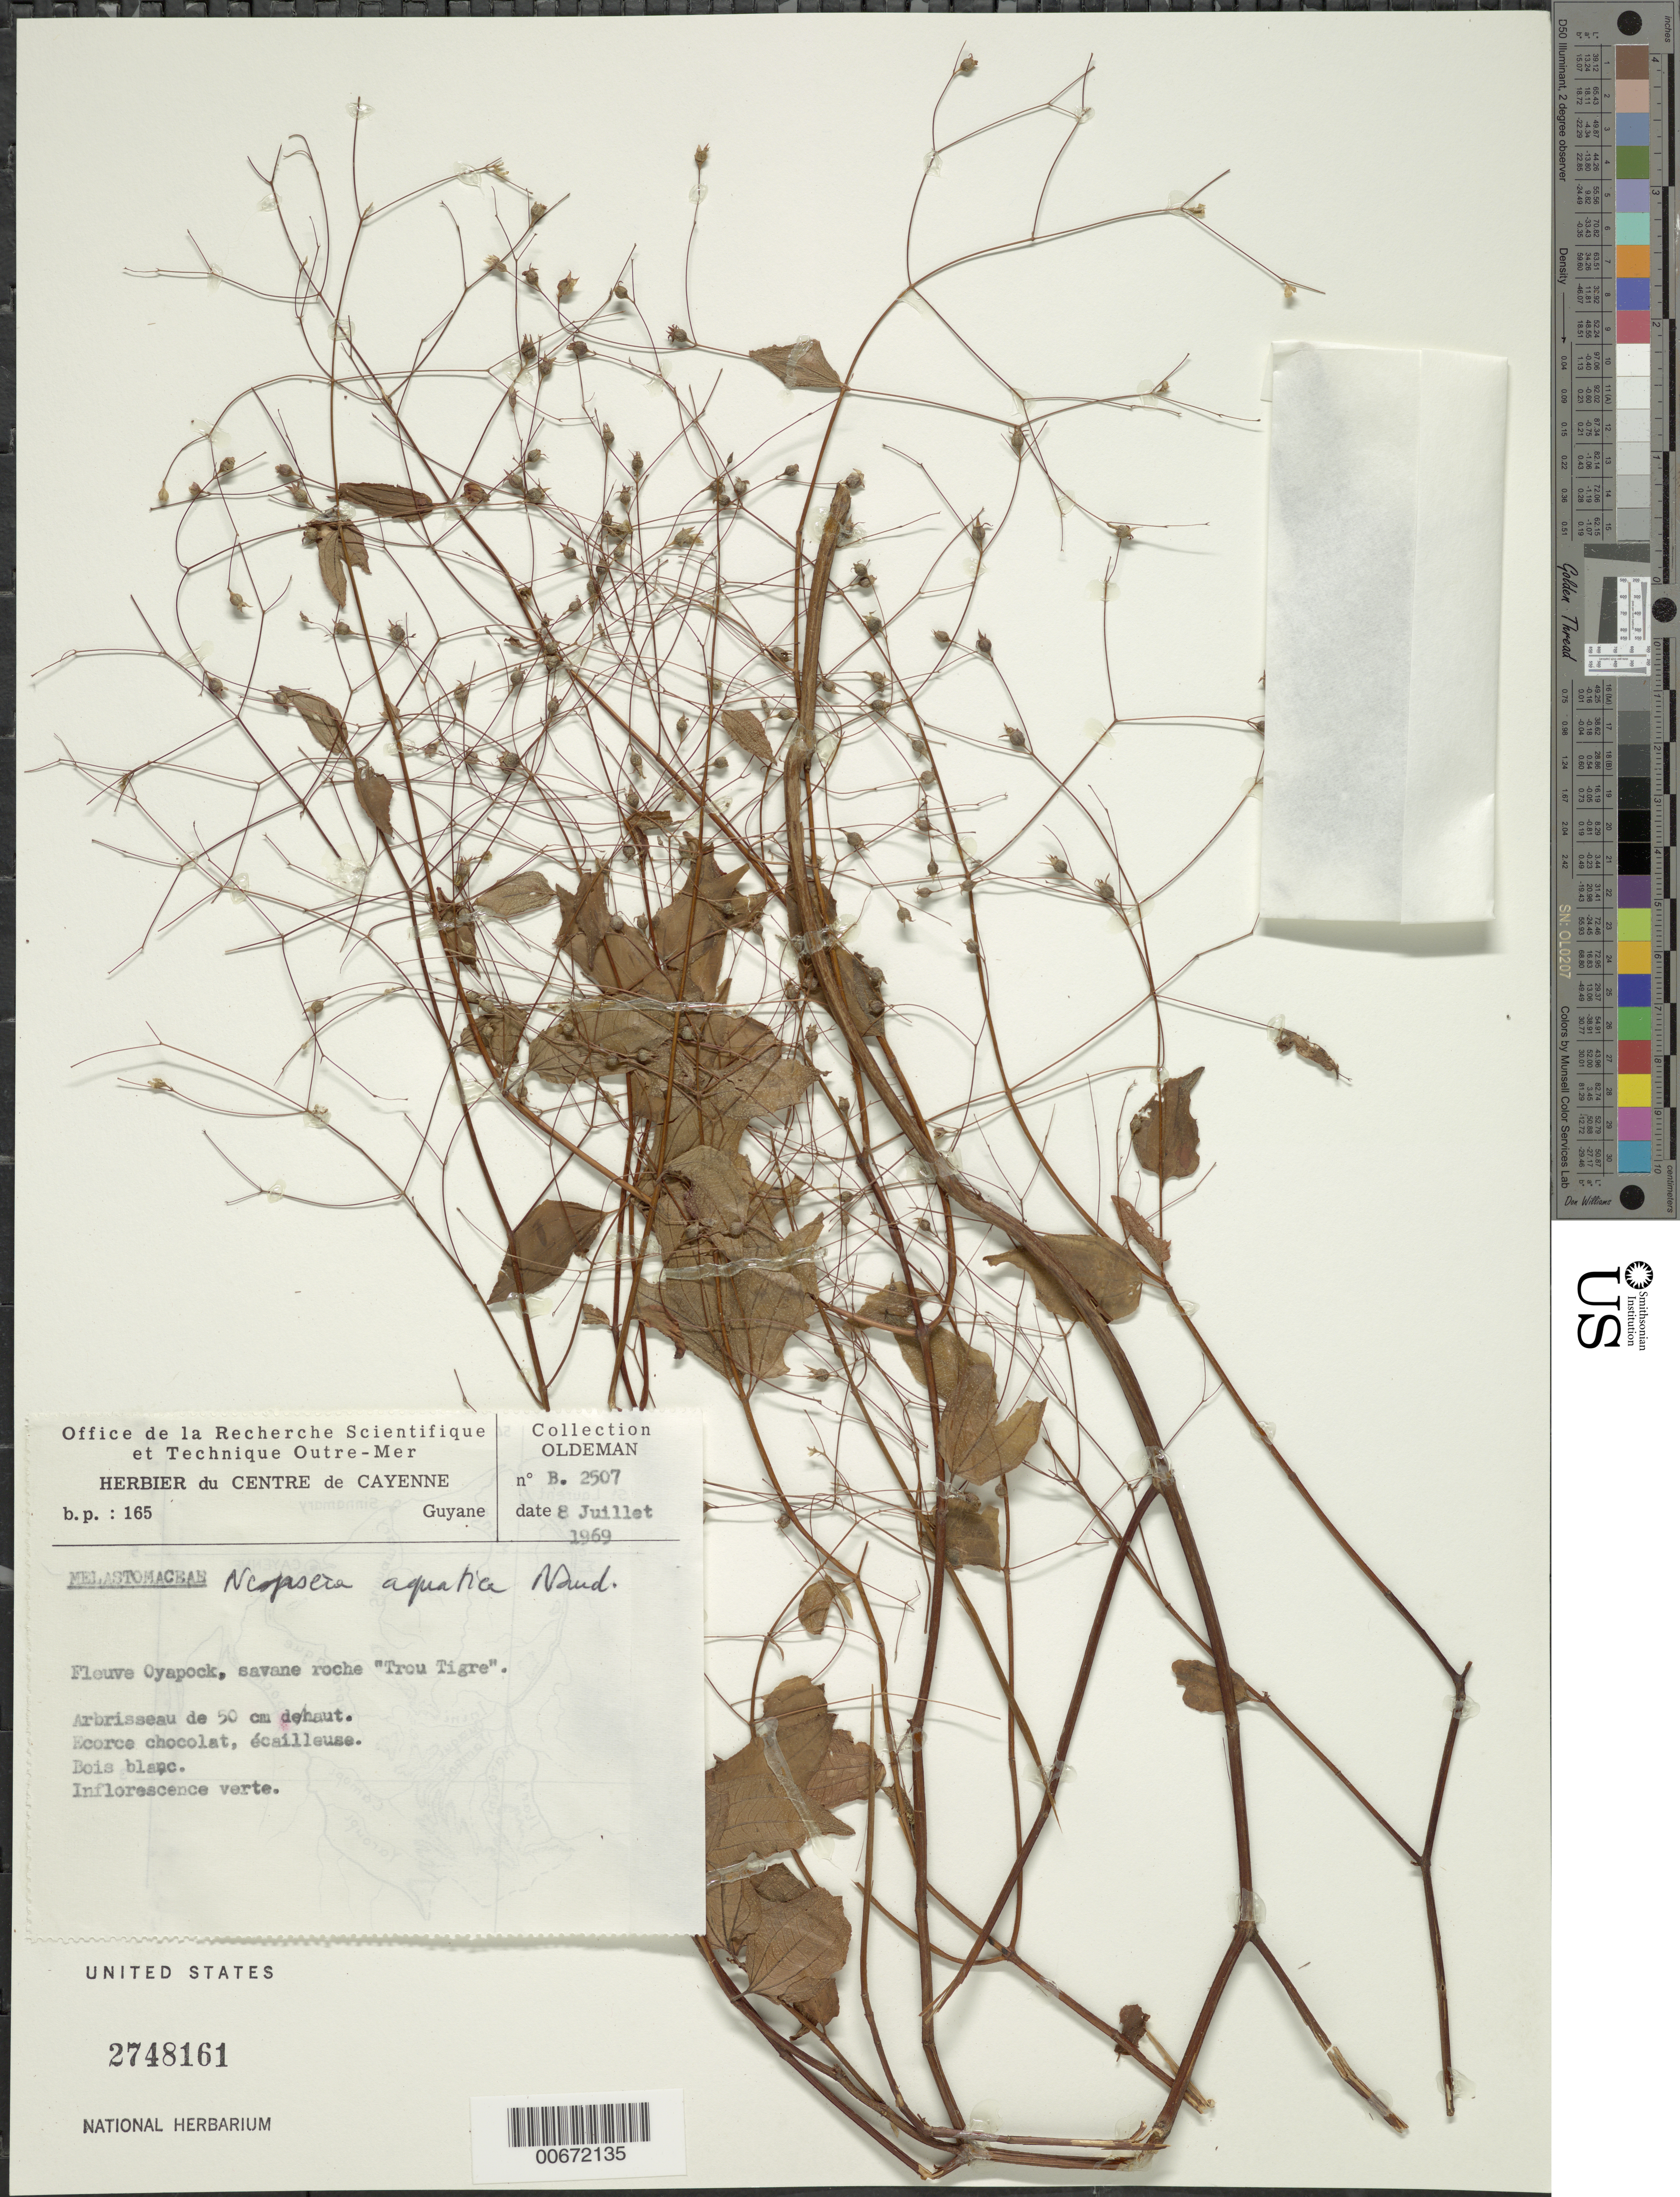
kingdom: Plantae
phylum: Tracheophyta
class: Magnoliopsida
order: Myrtales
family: Melastomataceae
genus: Nepsera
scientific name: Nepsera aquatica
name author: (Aubl.) Naudin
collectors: R. Oldeman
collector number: B 2507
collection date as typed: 8-Jul-69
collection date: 1969-07-08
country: French Guiana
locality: Fleuve Oyapock, savane roche "Trou Tigre"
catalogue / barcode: US 2748161